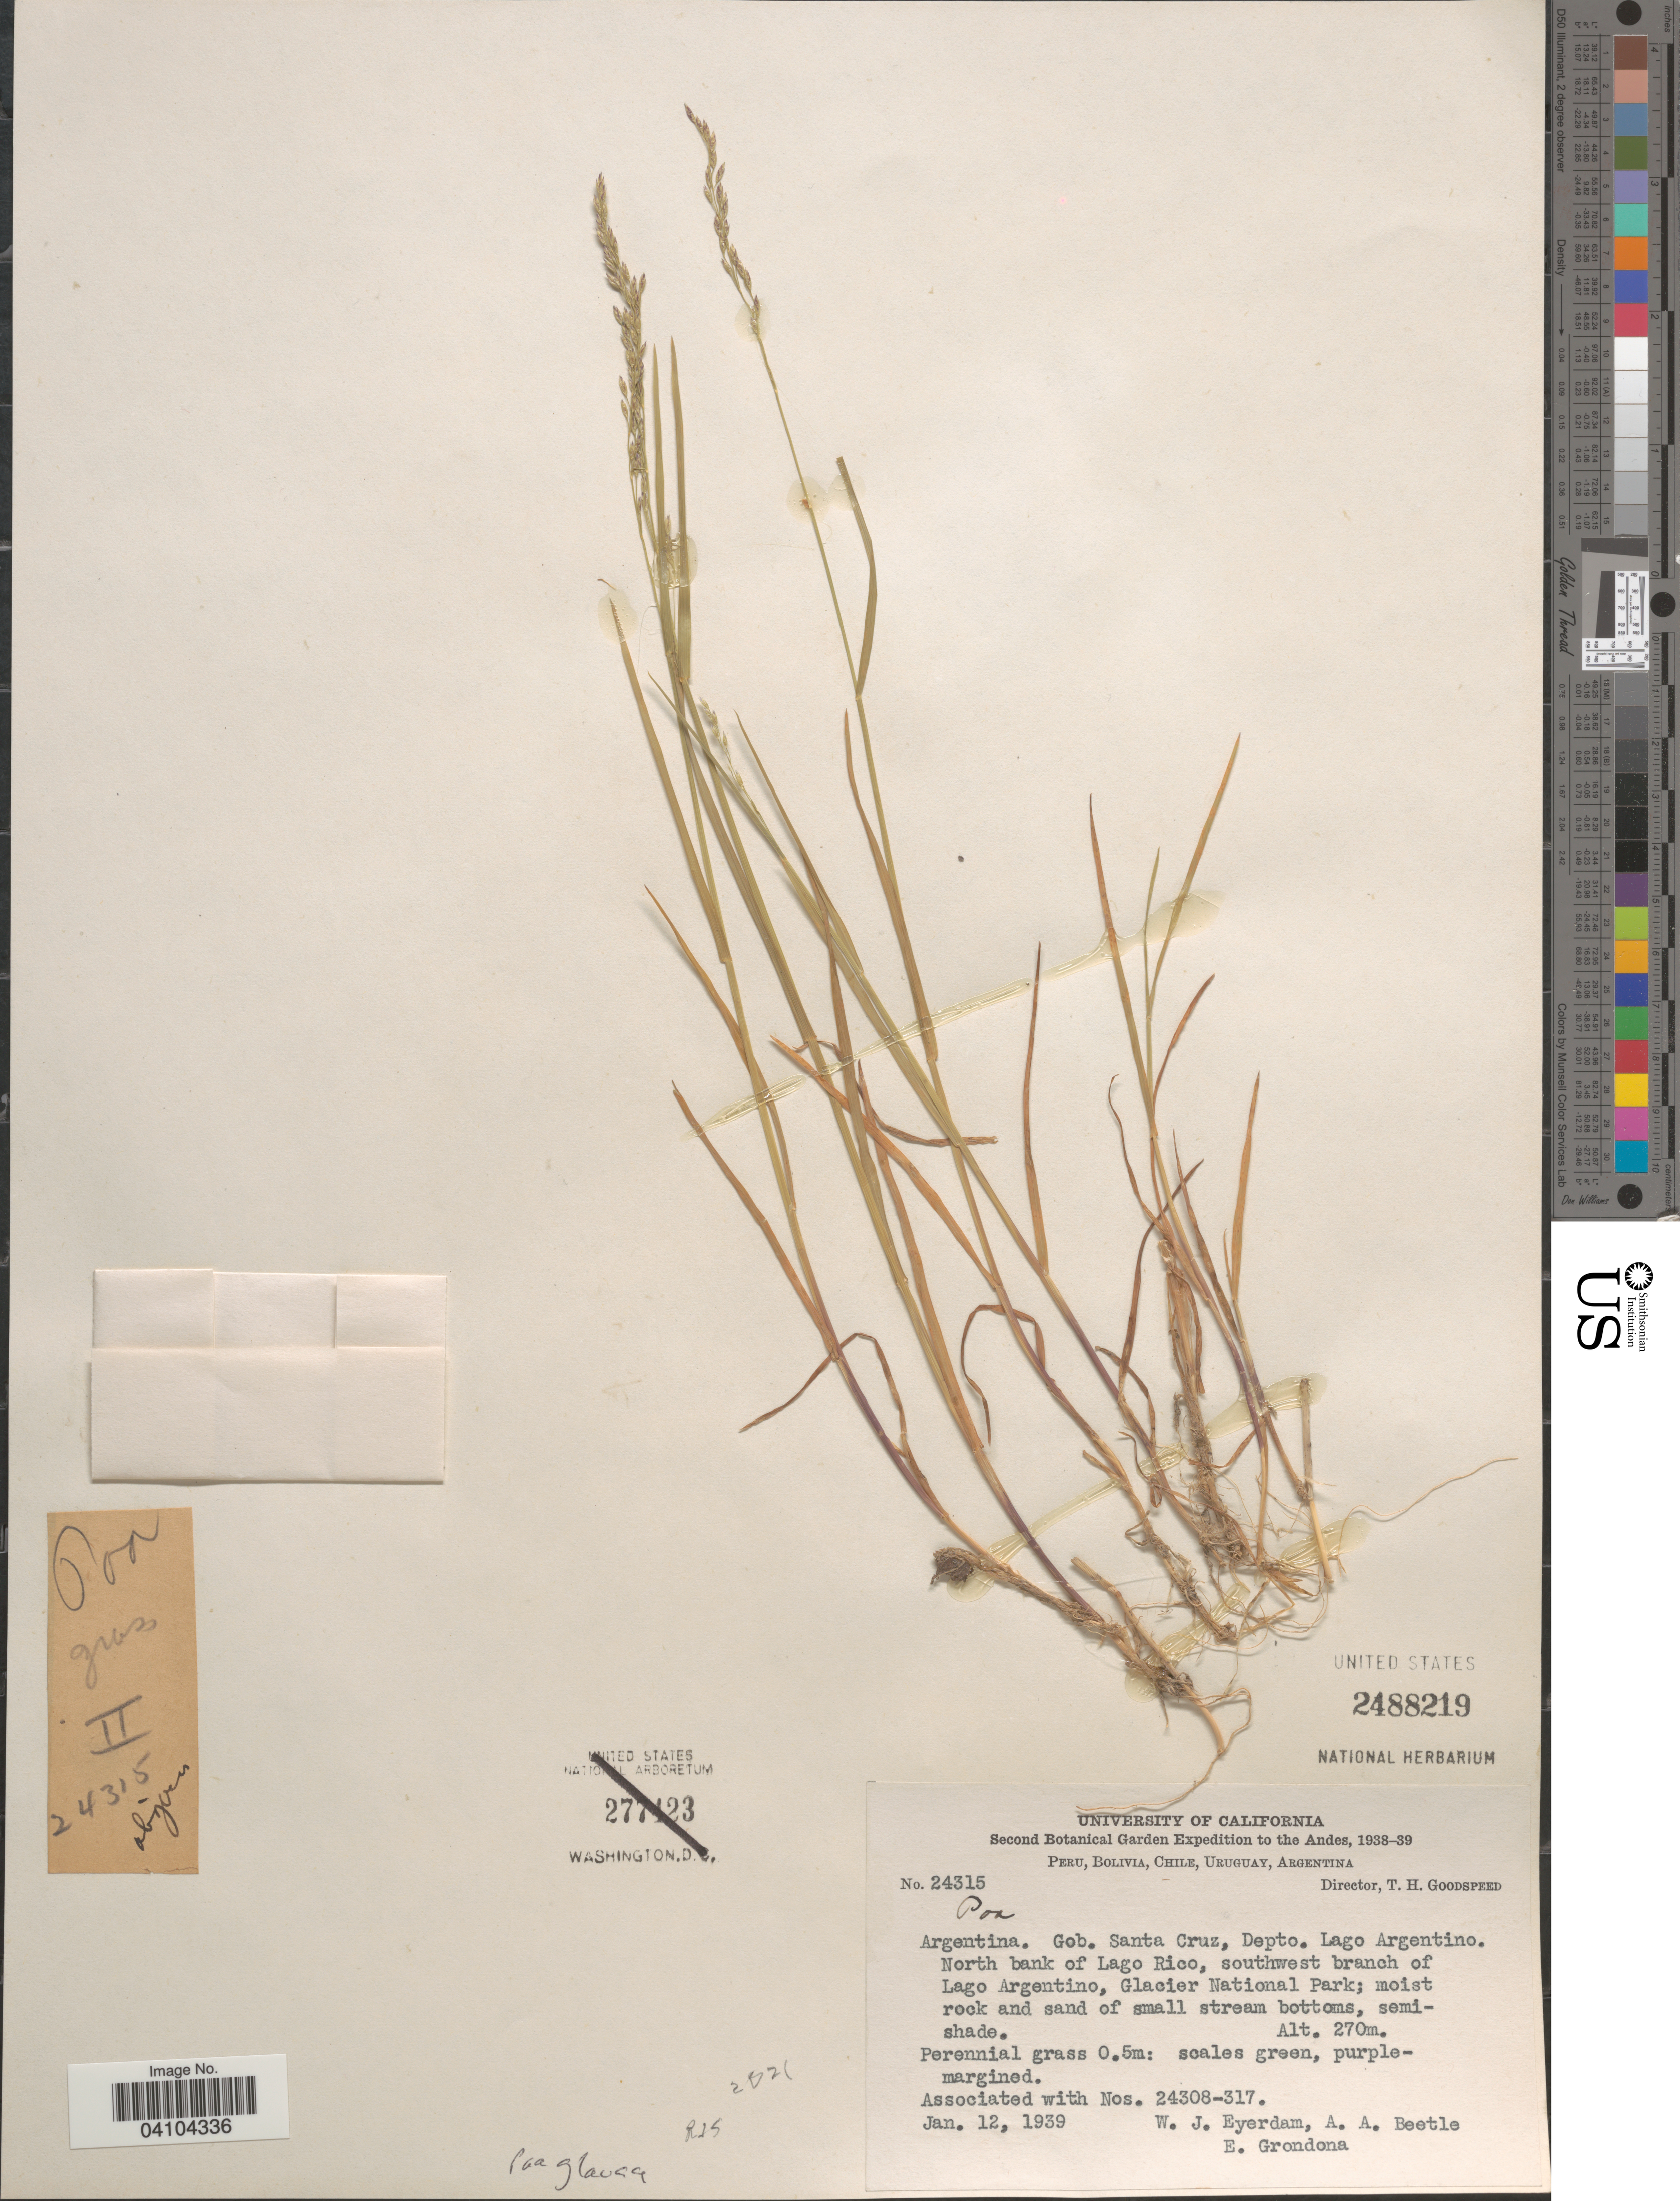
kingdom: Plantae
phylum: Tracheophyta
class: Liliopsida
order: Poales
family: Poaceae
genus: Poa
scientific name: Poa glauca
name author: Vahl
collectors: W. J. Eyerdam, A. A. Beetle & E. Grondona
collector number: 24315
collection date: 1939-01-12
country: Argentina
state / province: Santa Cruz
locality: Second Botanical Garden Expedition to the Andes, 1938-39. Gob. Santa Cruz, Depto. Lago Argentino. North bank of Lago Rico, southwest branch of Lago Argentino, Glacier National Park.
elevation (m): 270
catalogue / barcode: US 2488219